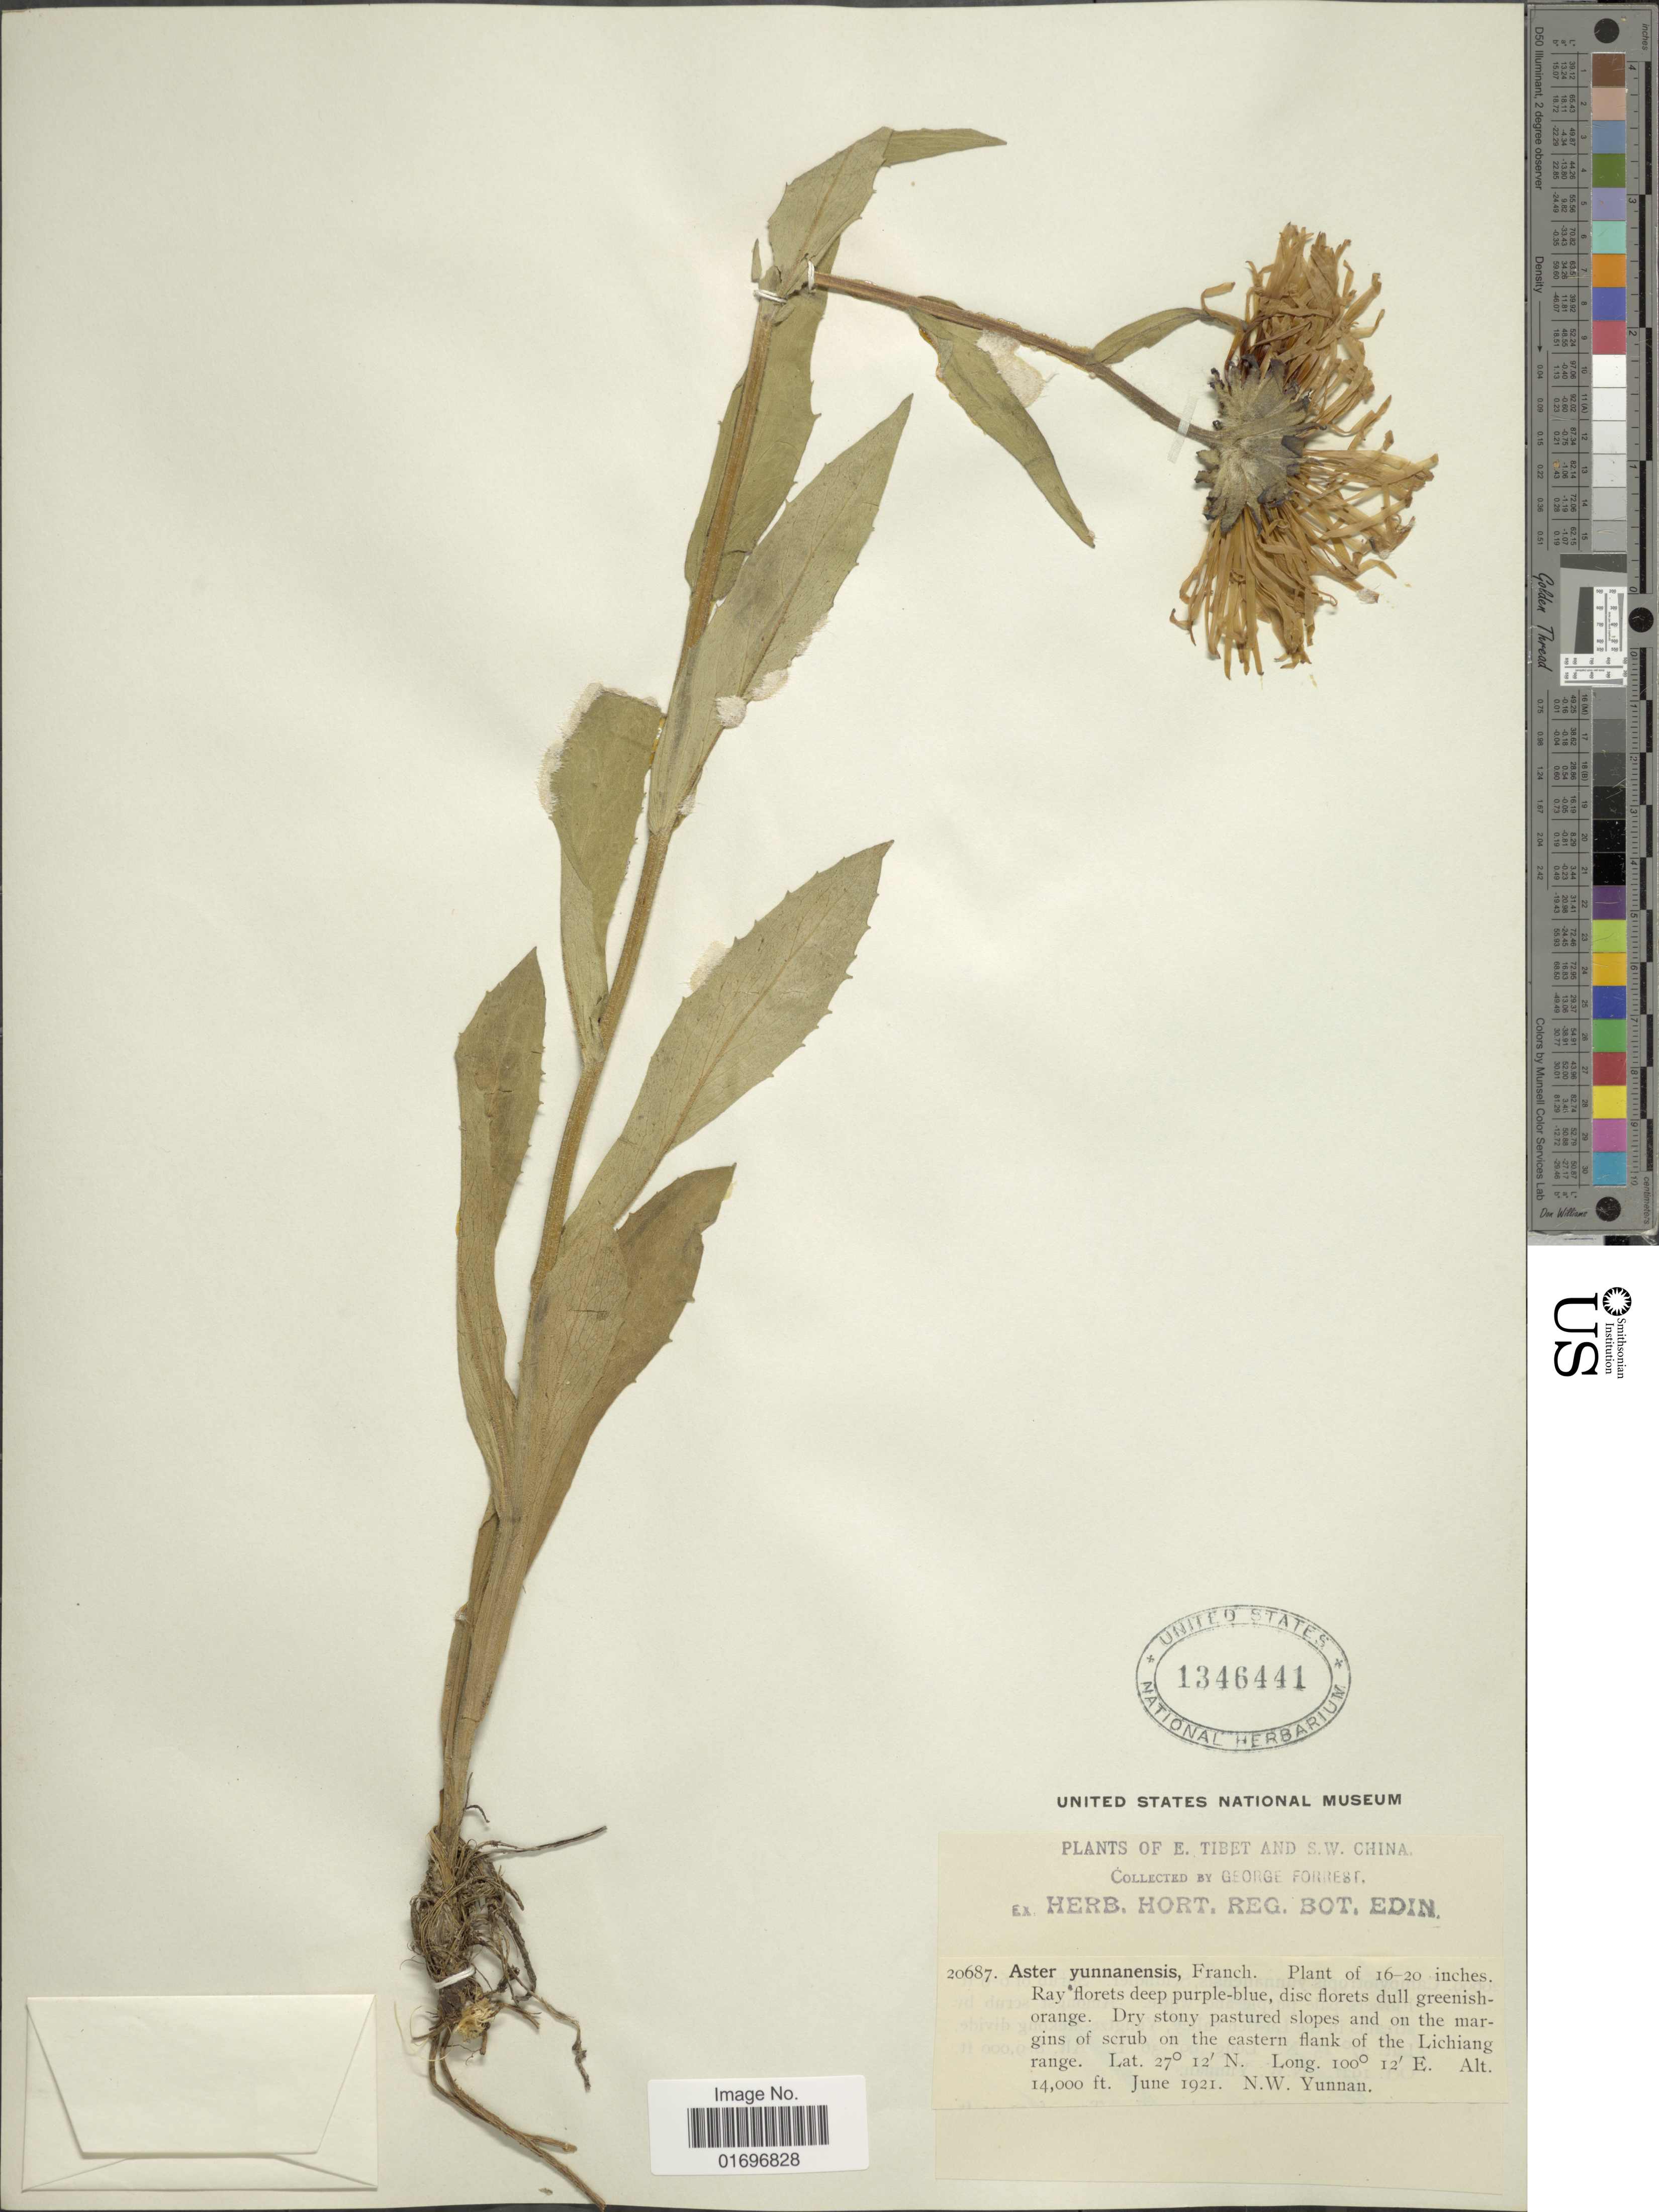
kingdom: Plantae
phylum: Tracheophyta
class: Magnoliopsida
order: Asterales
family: Asteraceae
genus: Aster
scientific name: Aster yunnanensis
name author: Franch.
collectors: G. Forrest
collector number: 20687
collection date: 1921-06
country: China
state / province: Yunnan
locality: E. Tibet and S.W. China. Dry stony pastured slopes and on the margins of scrub on the eastern flank of the Lichiang range. N.W. Yunnan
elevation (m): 4267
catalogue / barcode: US 1346441